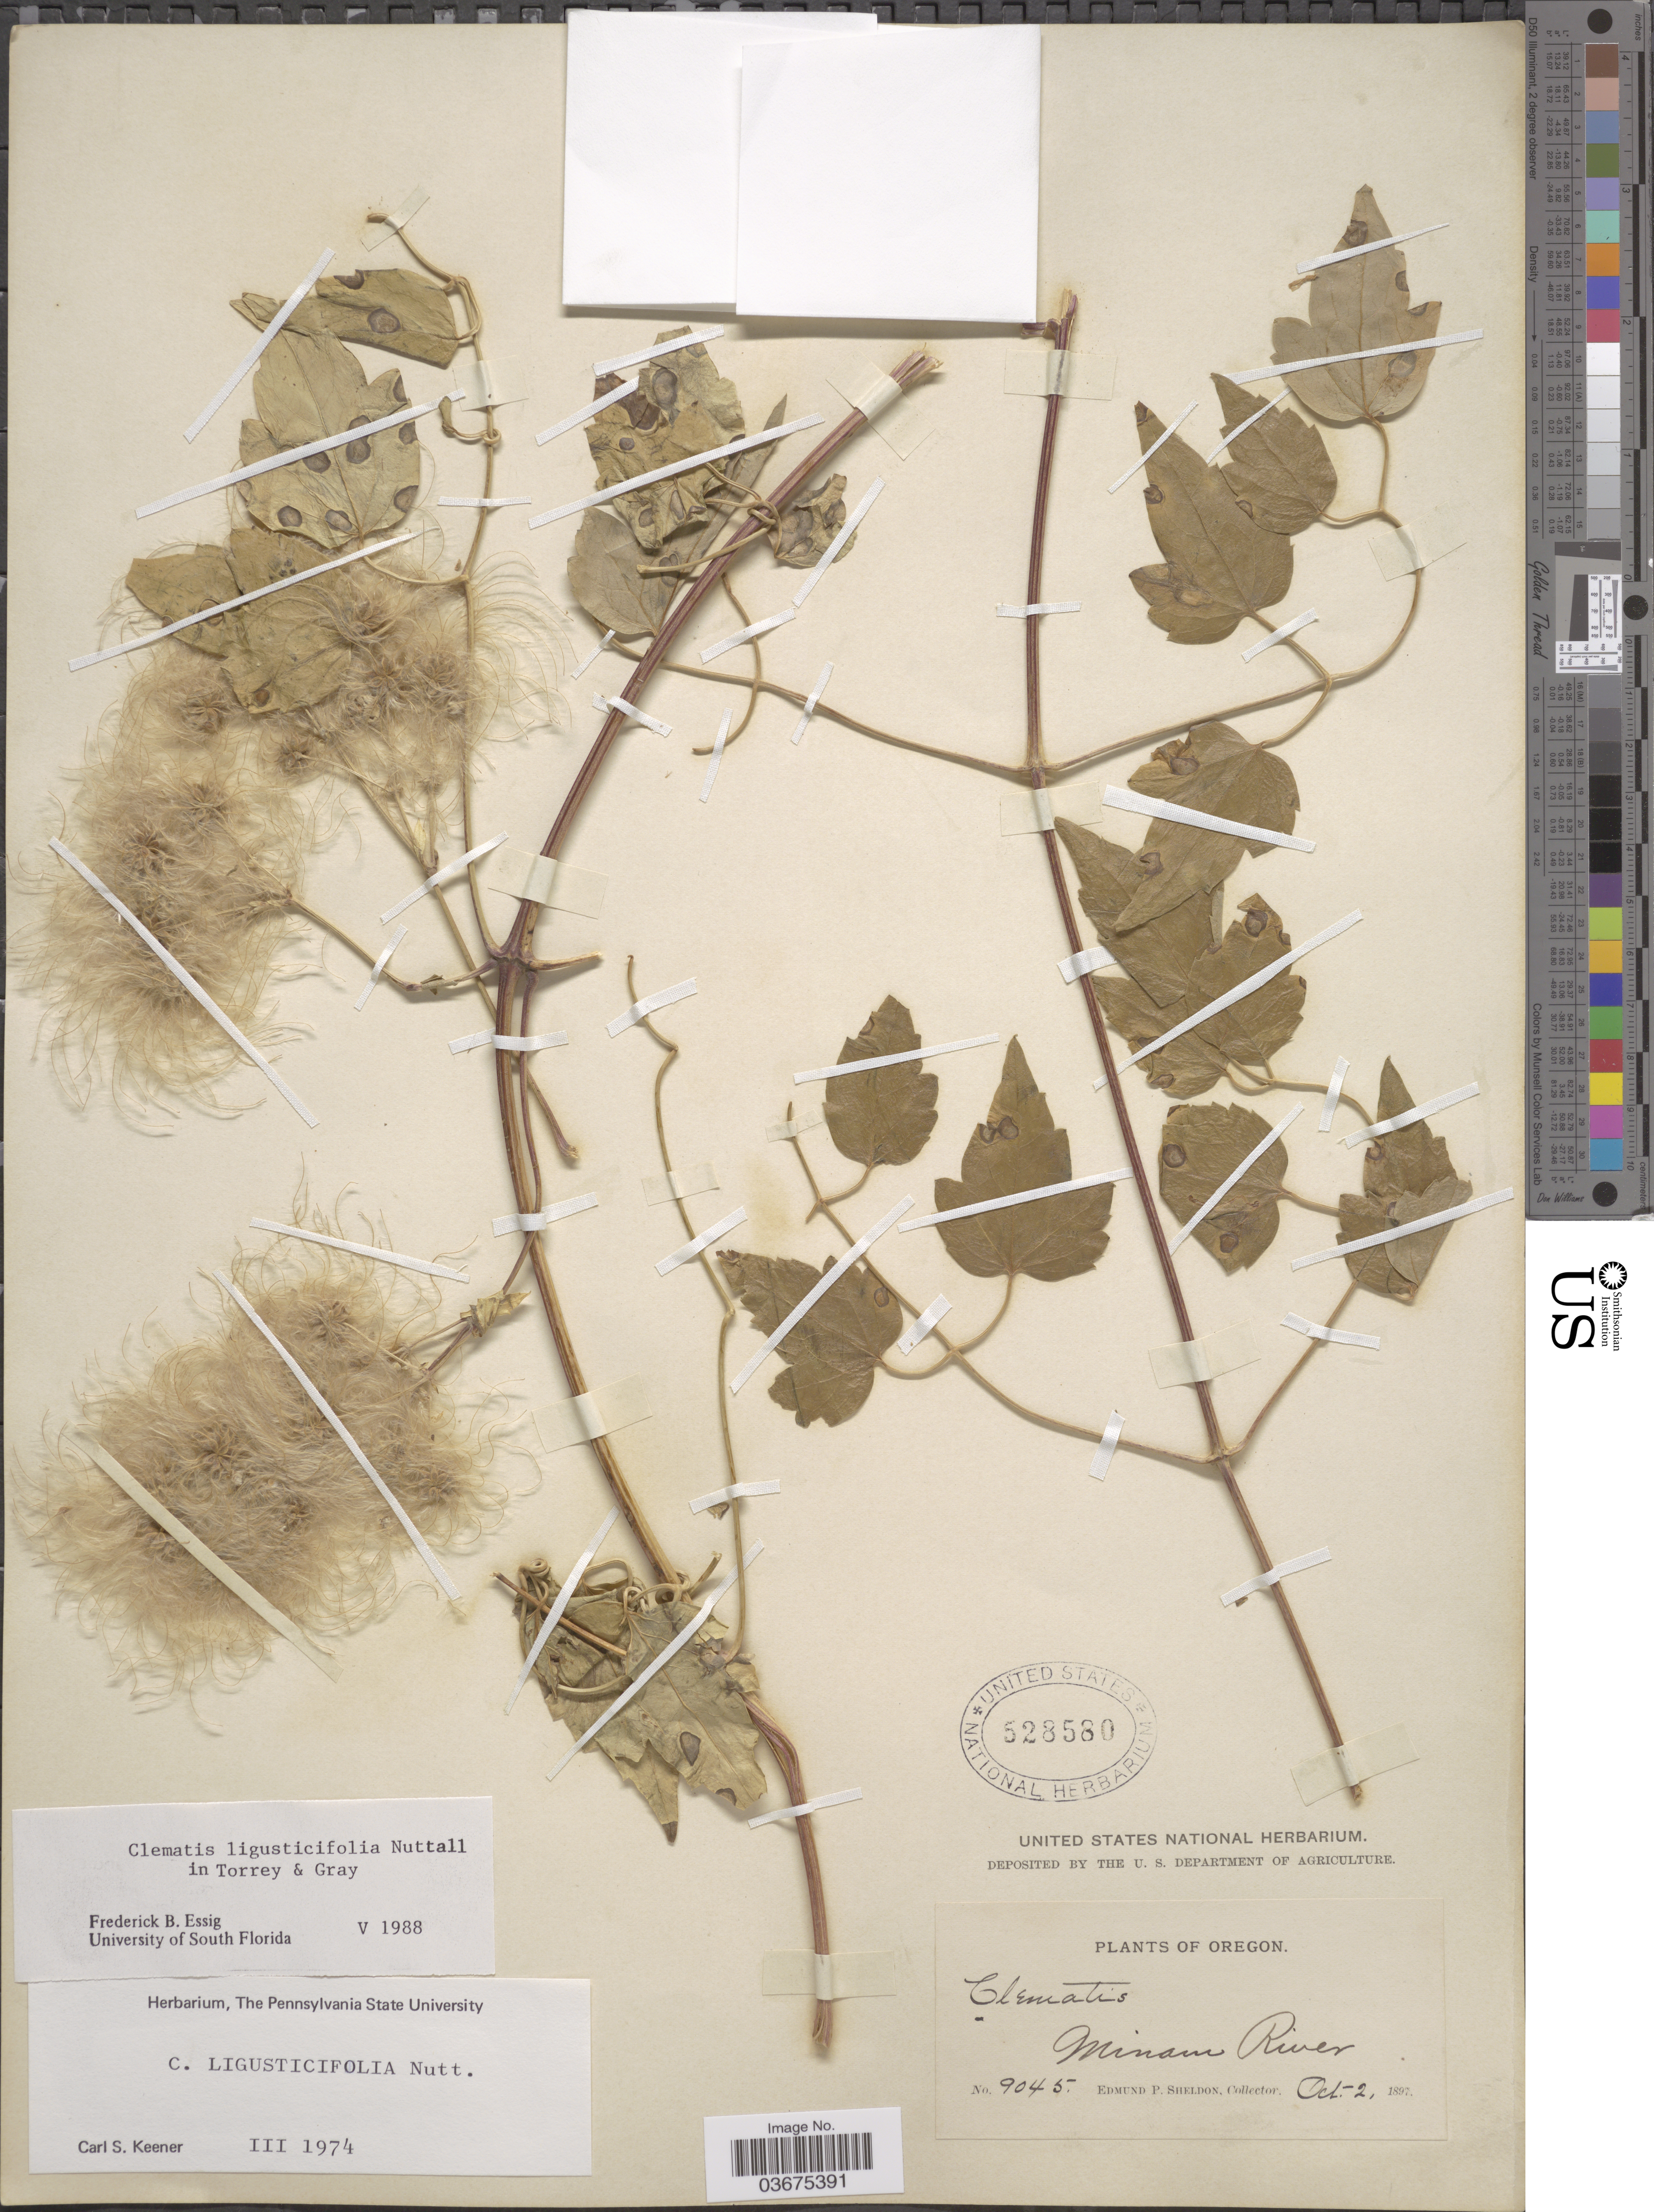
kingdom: Plantae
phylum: Tracheophyta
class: Magnoliopsida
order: Ranunculales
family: Ranunculaceae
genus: Clematis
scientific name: Clematis ligusticifolia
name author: Nutt.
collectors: E. P. Sheldon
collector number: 9045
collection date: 1897-10-02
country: United States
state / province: Oregon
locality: Minam River.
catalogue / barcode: US 528580